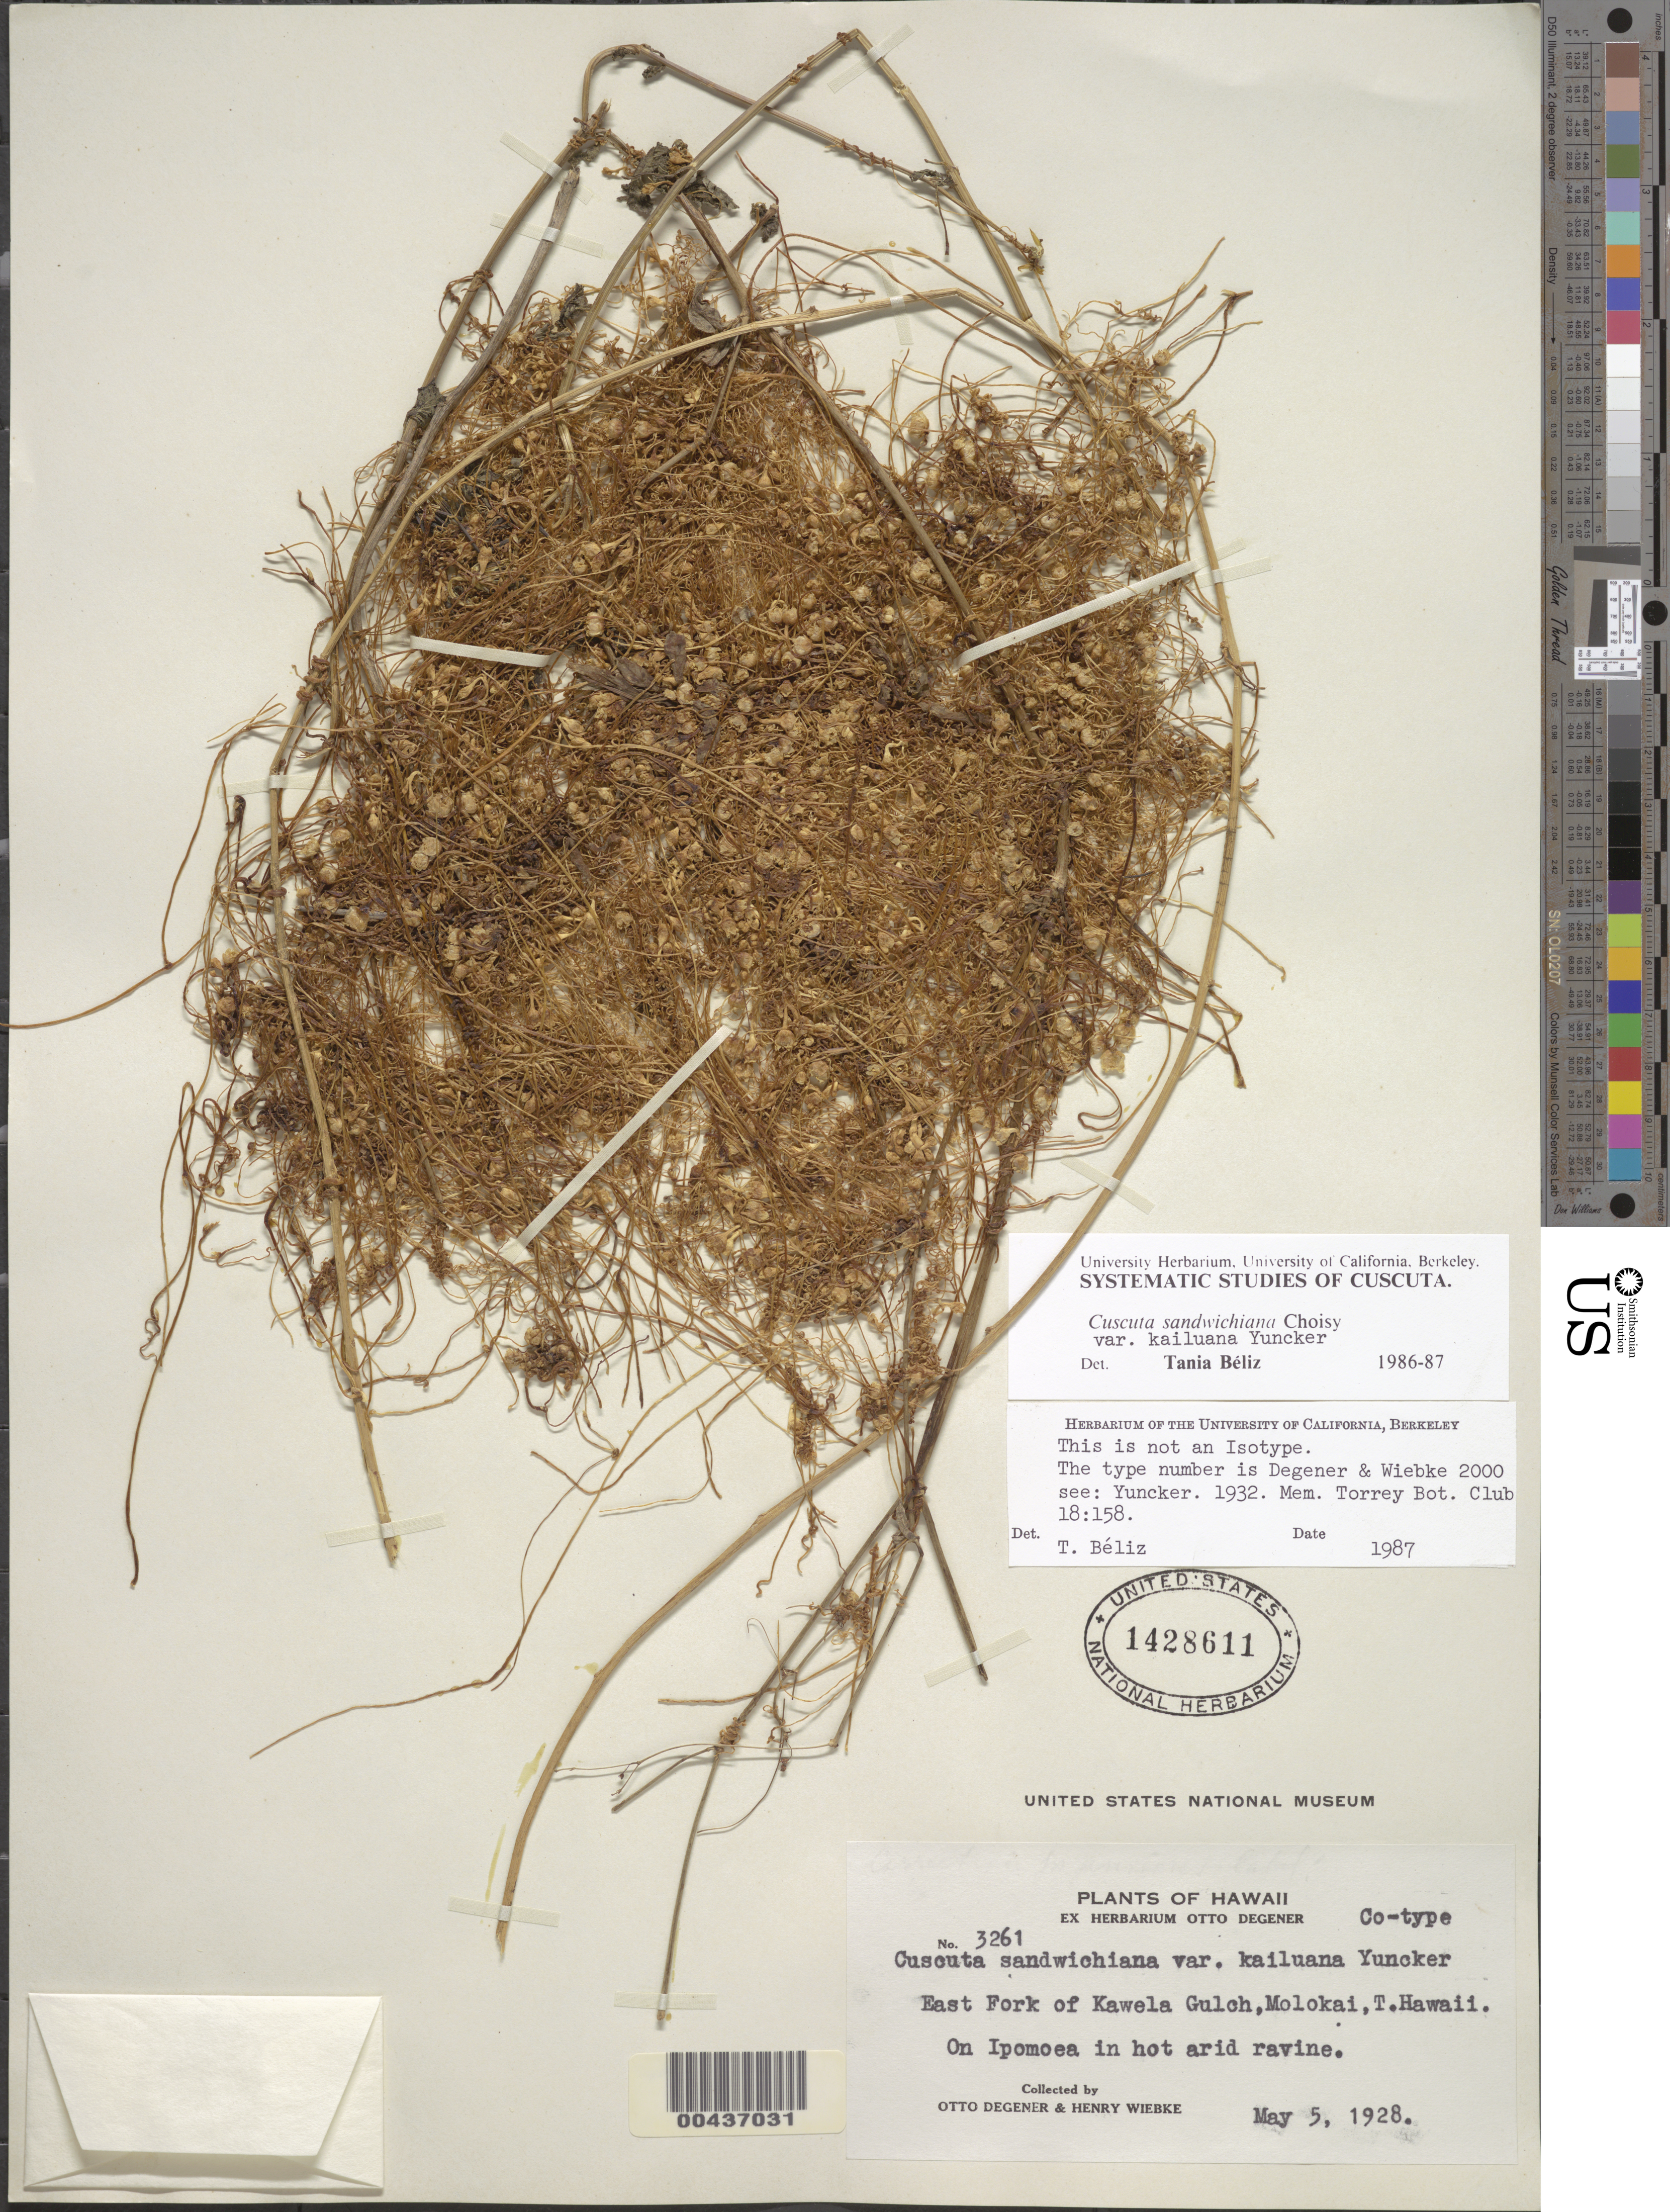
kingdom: Plantae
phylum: Tracheophyta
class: Magnoliopsida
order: Solanales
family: Convolvulaceae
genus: Cuscuta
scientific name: Cuscuta sandwichiana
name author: Choisy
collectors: O. Degener & H. Wiebke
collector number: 3261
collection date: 1928-05-05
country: United States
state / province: Hawaii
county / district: Maui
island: Moloka'i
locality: East Fork of Kawela Gulch, Molokai.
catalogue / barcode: US 1428611